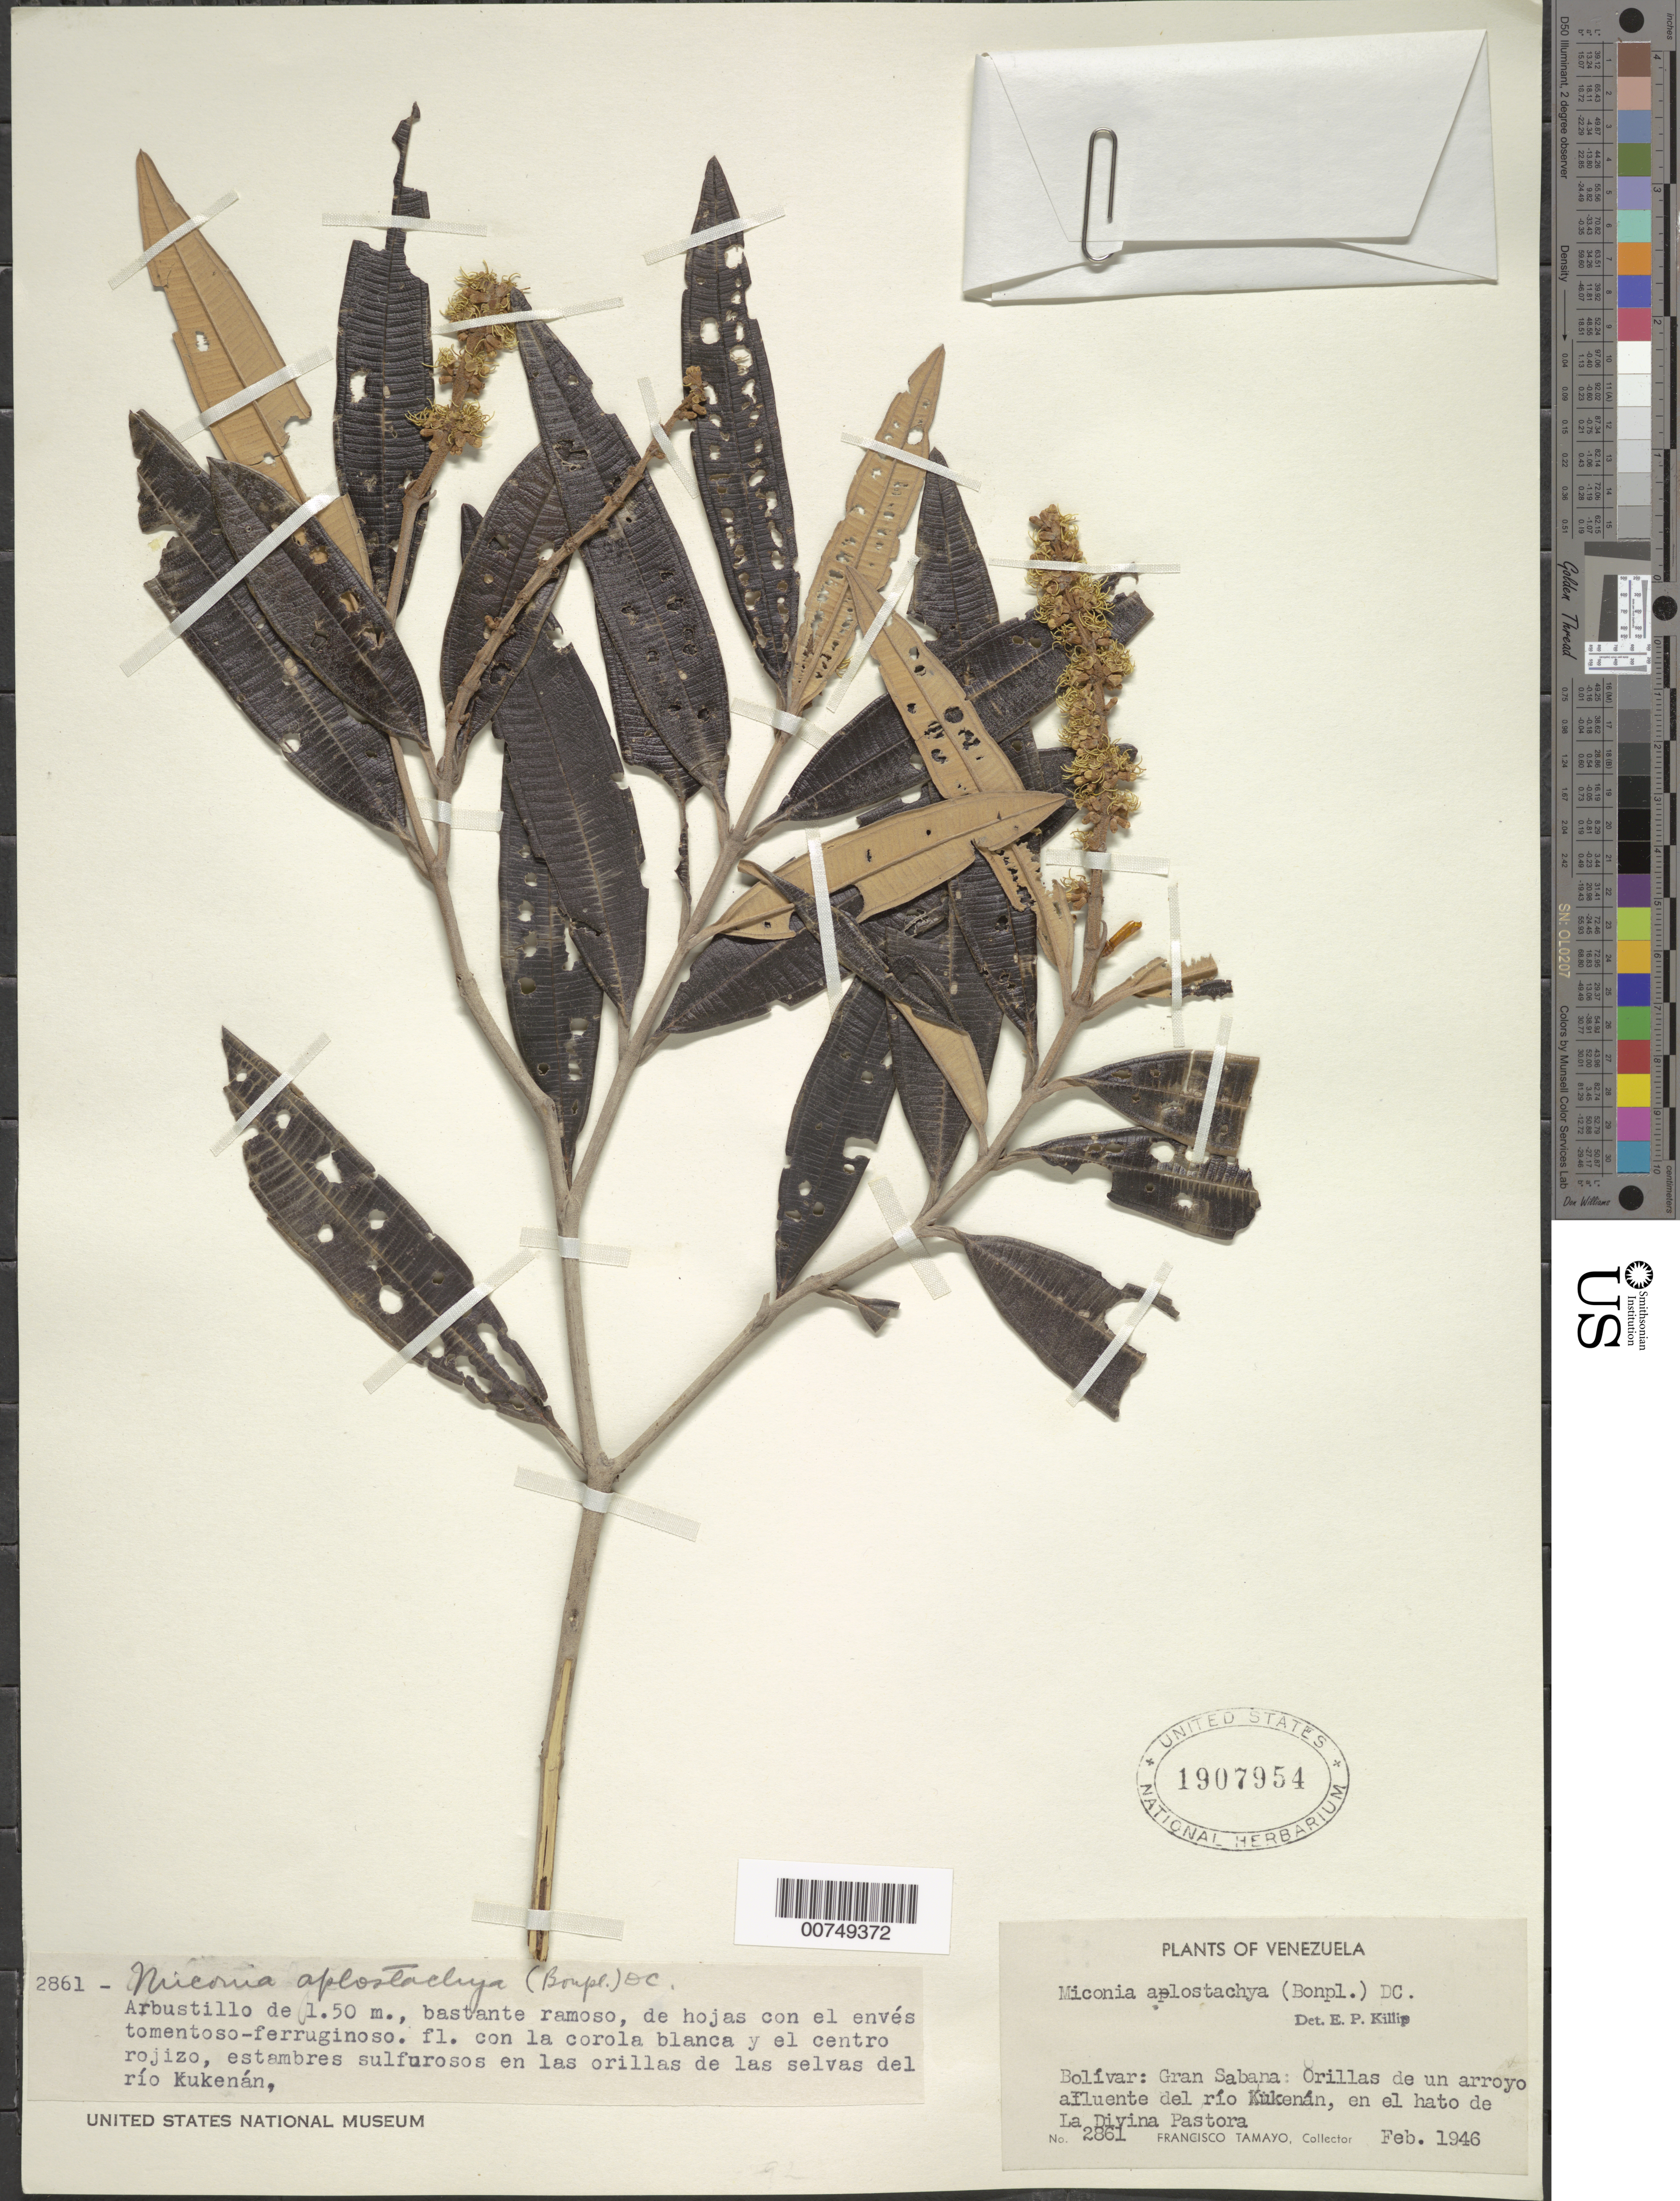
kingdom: Plantae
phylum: Tracheophyta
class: Magnoliopsida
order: Myrtales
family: Melastomataceae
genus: Miconia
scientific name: Miconia aplostachya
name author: (Bonpl.) DC.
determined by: Killip, Ellsworth P.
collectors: F. Tamayo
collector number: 2861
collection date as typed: Feb-46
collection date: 1946-02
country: Venezuela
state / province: Bolívar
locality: Gran Sabana, Río Kukenán; Hato de La Divina Pastora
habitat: Extambres sulfurosos en las orillas de las selvas del rio; orillas de un arroyo afluente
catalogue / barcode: US 1907954